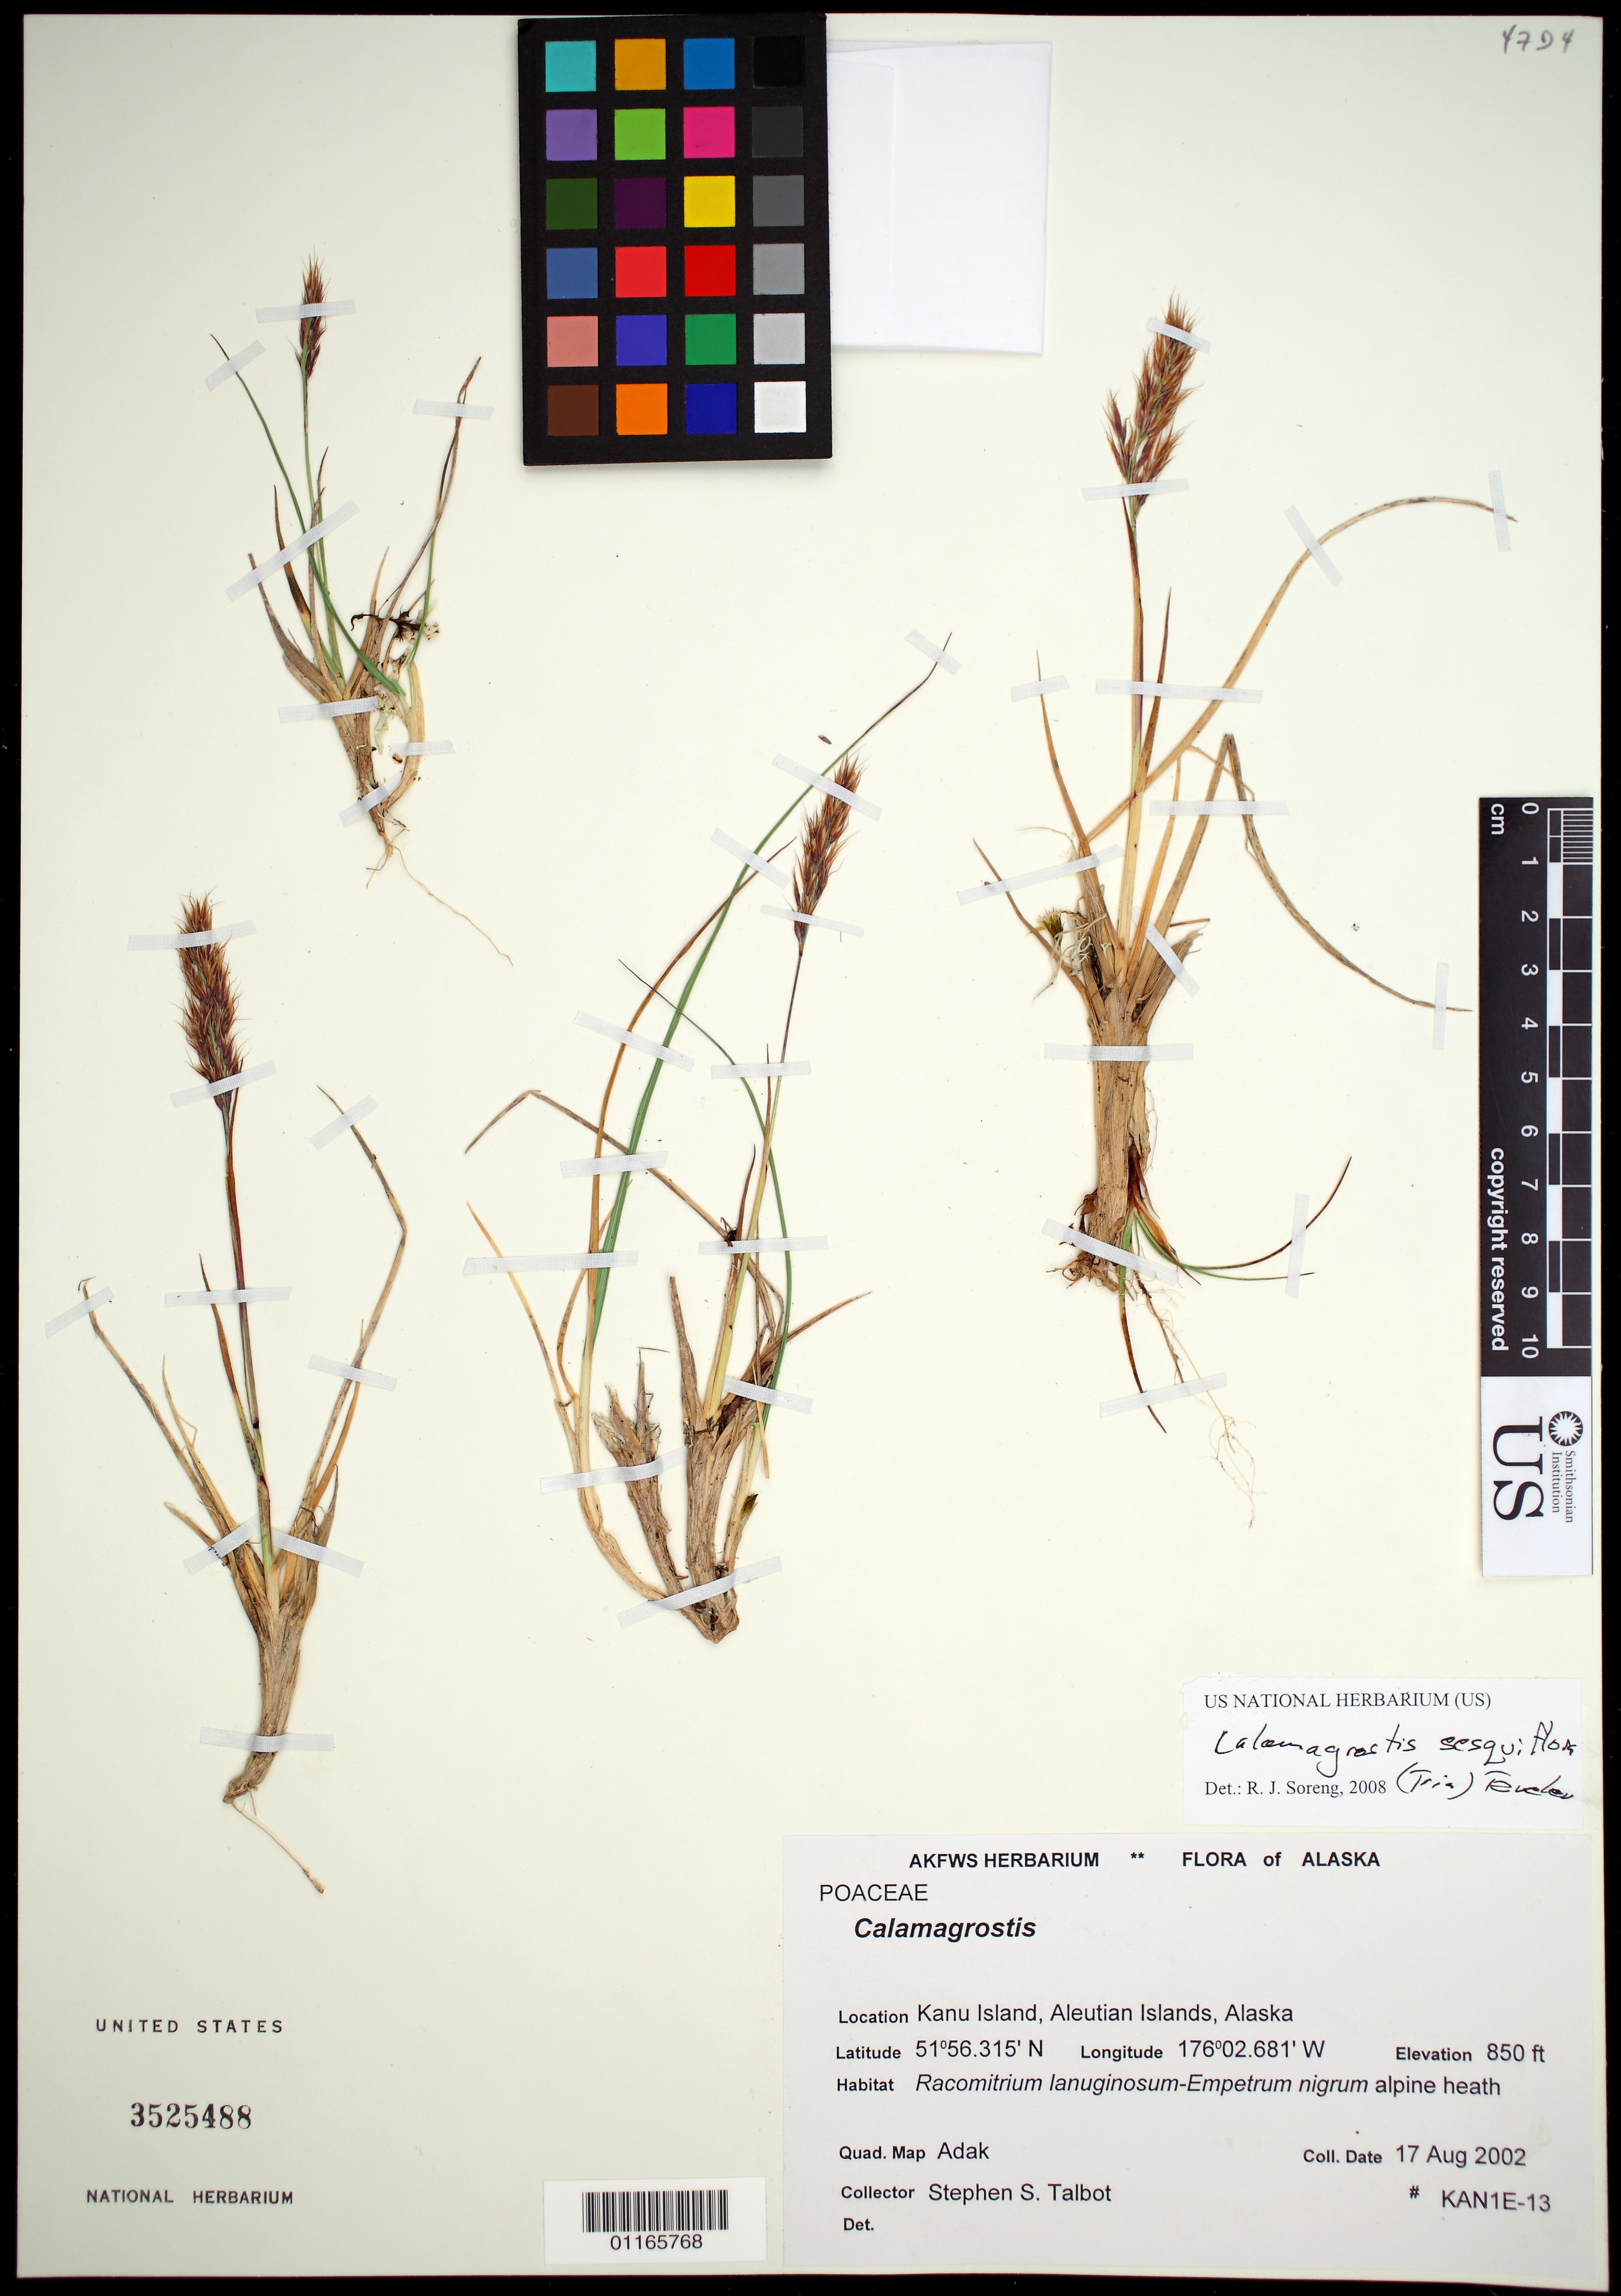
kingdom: Plantae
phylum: Tracheophyta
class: Liliopsida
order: Poales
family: Poaceae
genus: Calamagrostis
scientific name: Calamagrostis sesquiflora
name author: (Trin.) Tzvelev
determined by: Soreng, Robert J., Research Associate (BOT), Smithsonian Institution - National Museum of Natural History (UNITED STATES)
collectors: S. S. Talbot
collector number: KAN1E-13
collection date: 2002-08-17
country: United States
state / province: Alaska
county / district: Aleutian Islands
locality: Kanu Island.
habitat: Racomitrium lanuginosum-Empetrum nigrum alpine heath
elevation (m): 259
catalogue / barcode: US 3525488